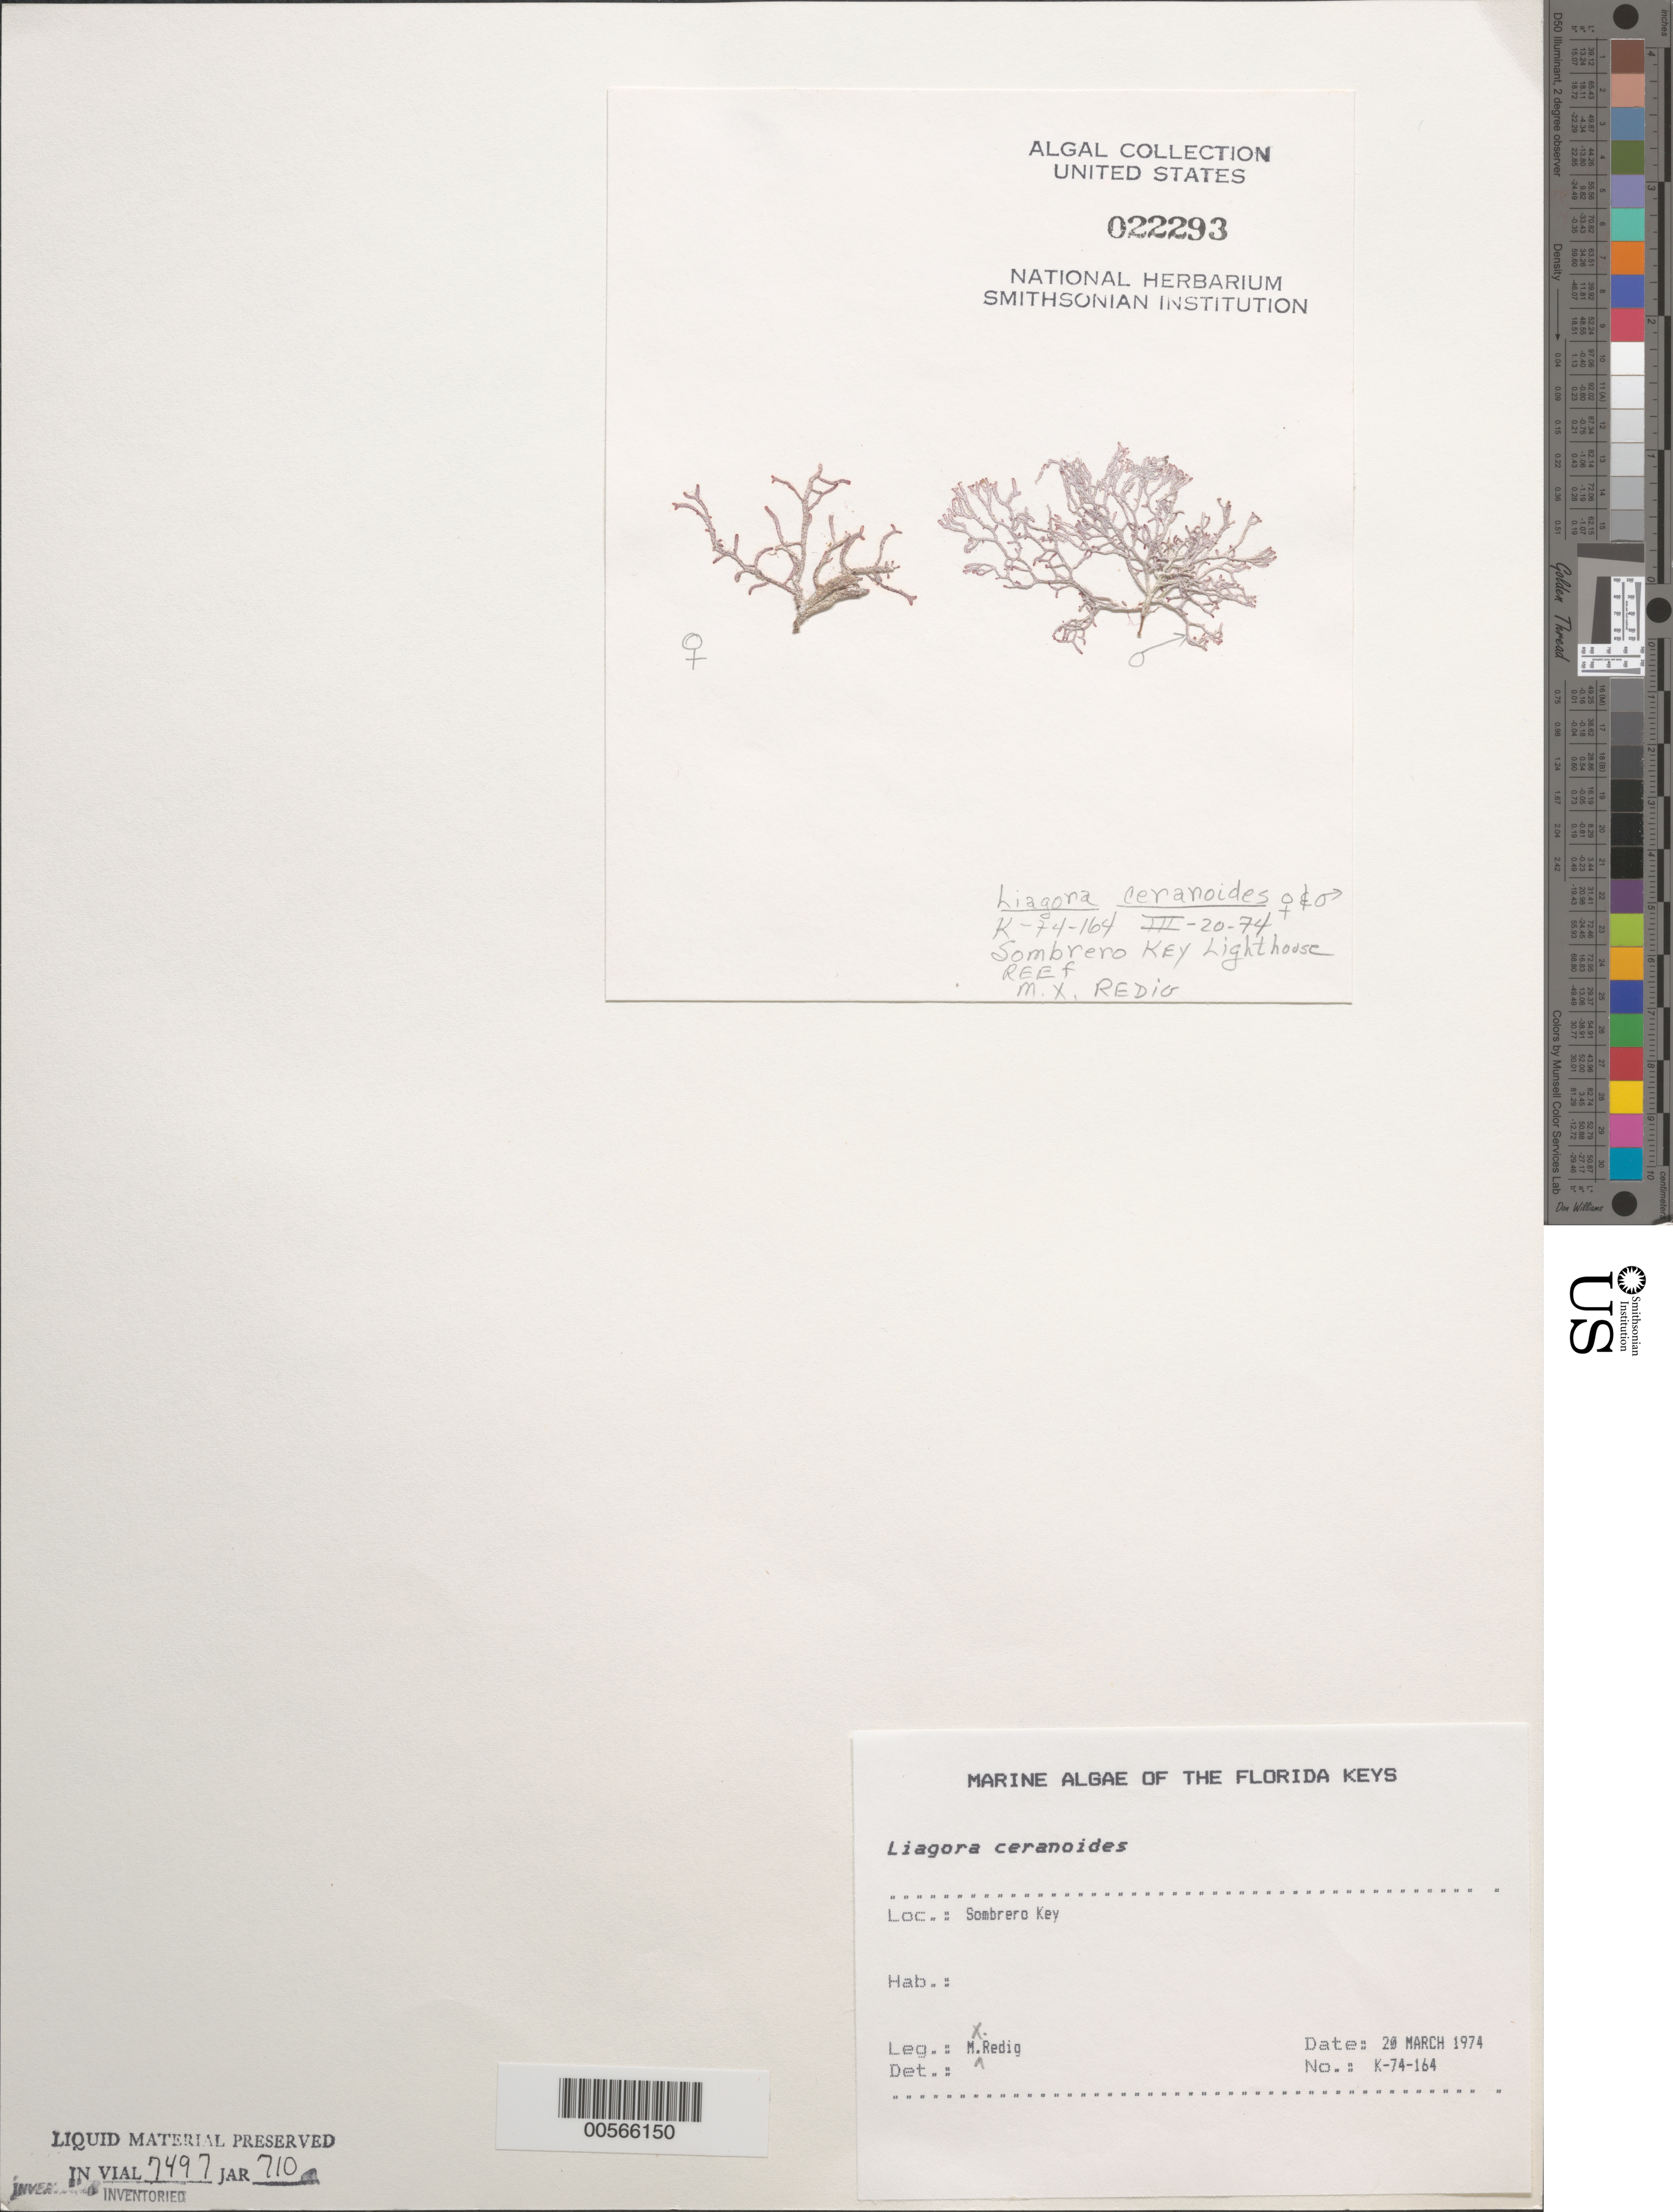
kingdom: Plantae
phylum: Rhodophyta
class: Florideophyceae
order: Nemaliales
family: Liagoraceae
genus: Liagora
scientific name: Liagora ceranoides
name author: J.V.Lamouroux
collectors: M. Redig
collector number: K-74-164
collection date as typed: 20 Mar 1974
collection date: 1974-03-20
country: United States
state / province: Florida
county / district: Monroe County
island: Sombrero Key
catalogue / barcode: US 22293